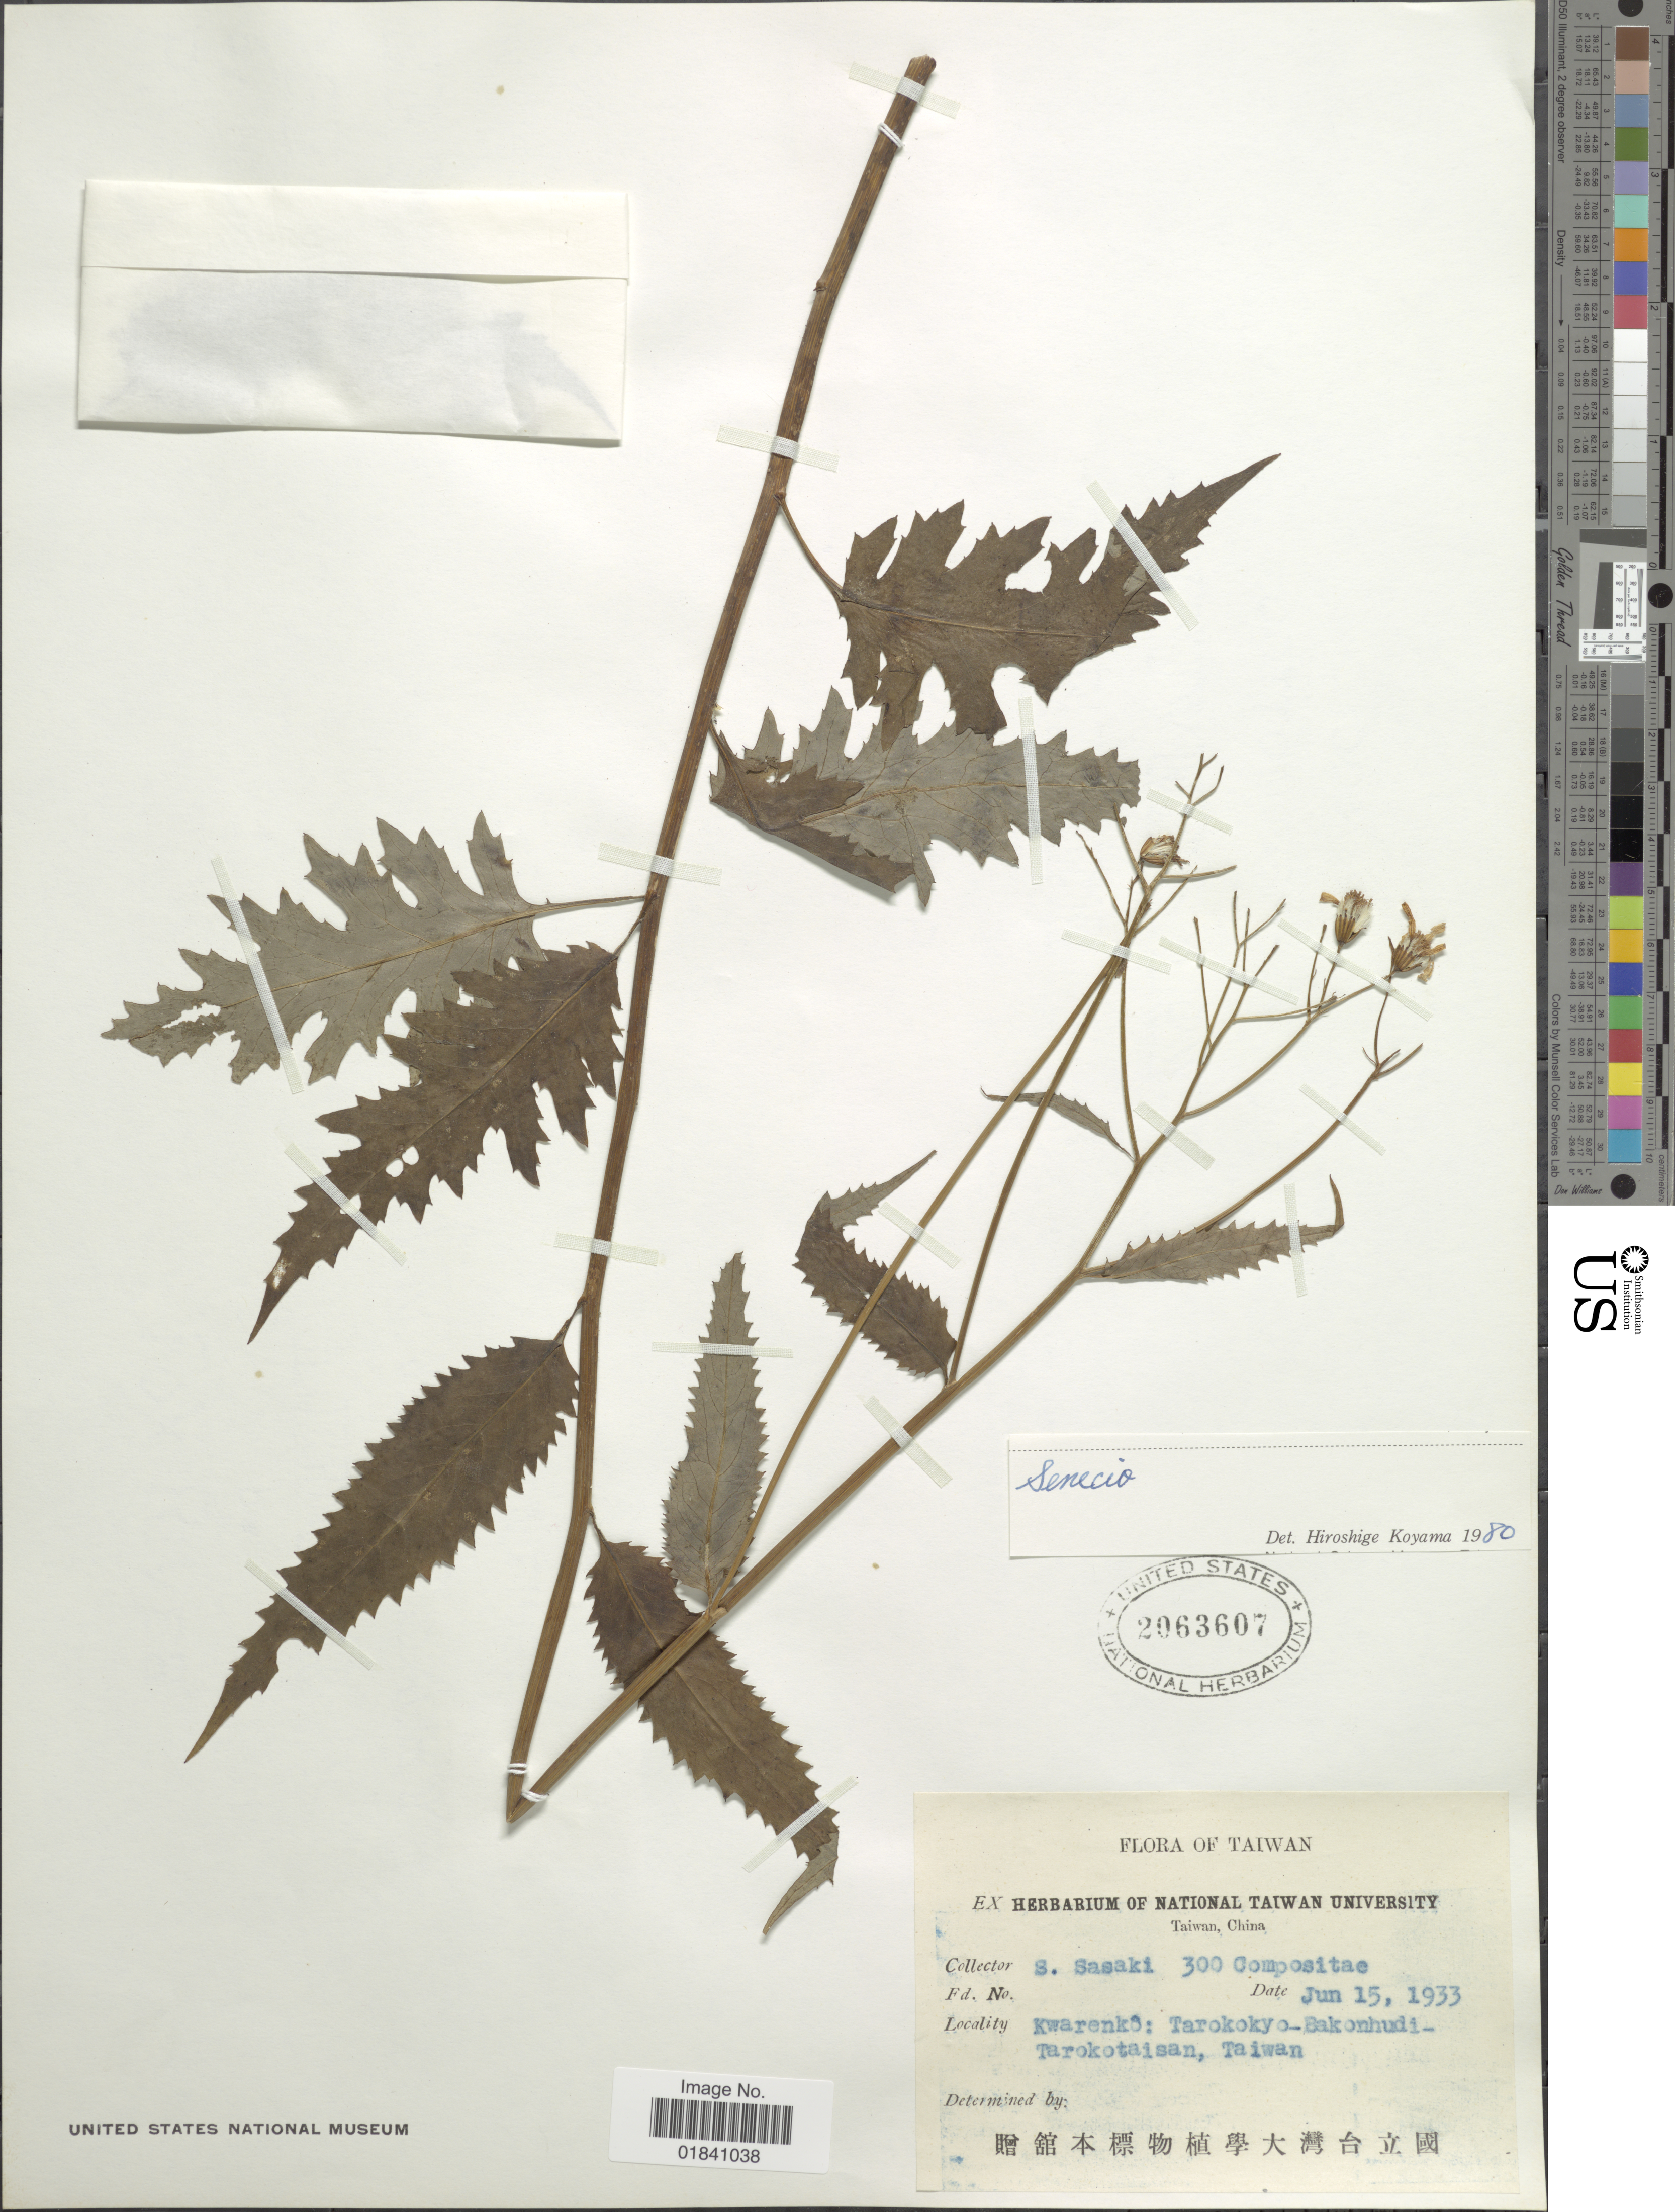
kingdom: Plantae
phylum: Tracheophyta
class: Magnoliopsida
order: Asterales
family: Asteraceae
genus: Senecio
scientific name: Senecio angustifolius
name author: Hayata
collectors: S. Sasaki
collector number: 300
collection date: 1933-06-15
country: Taiwan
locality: Kwarenko: Tarokokyo - Bakonhudi - Tarokotaisan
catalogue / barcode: US 2063607